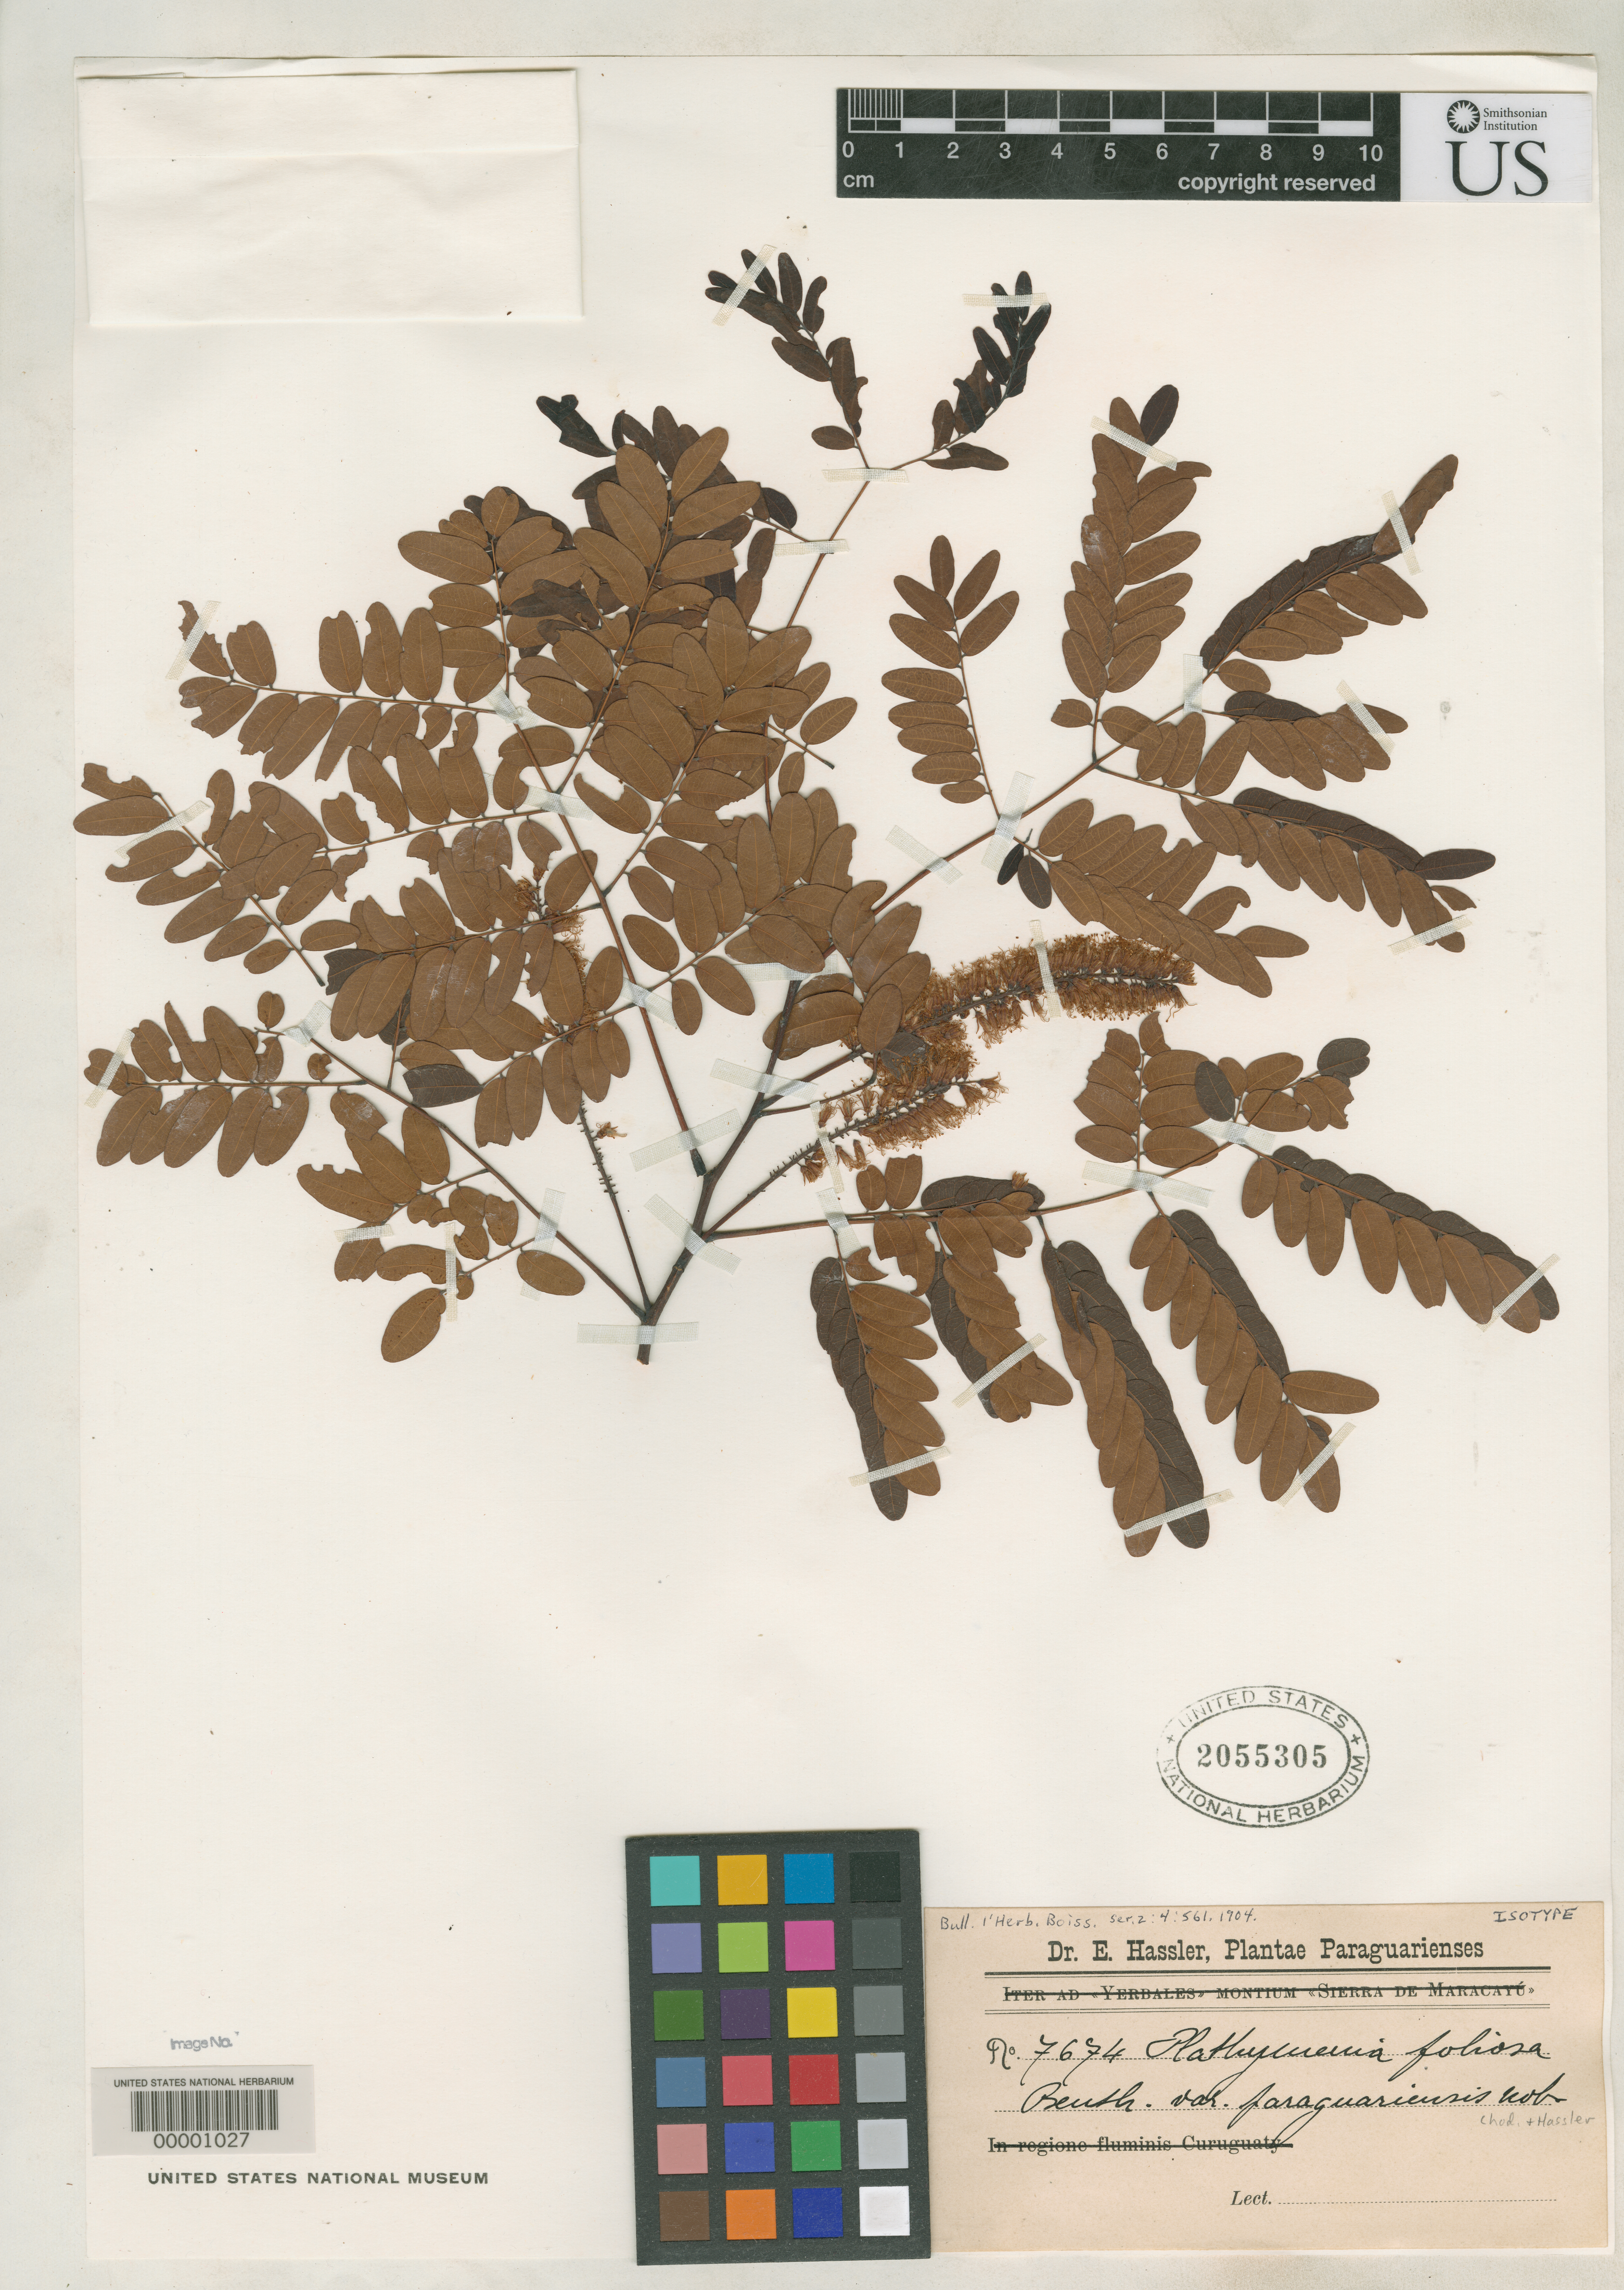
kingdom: Plantae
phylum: Tracheophyta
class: Magnoliopsida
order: Fabales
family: Fabaceae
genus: Plathymenia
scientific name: Plathymenia foliosa var. paraguariensis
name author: Chodat & Hassl.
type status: Isotype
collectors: E. Hassler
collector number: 7674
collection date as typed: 1885 to -- --- 1902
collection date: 1885/1902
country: Paraguay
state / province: Concepción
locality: In Campo Y-cua.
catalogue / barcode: US 2055305